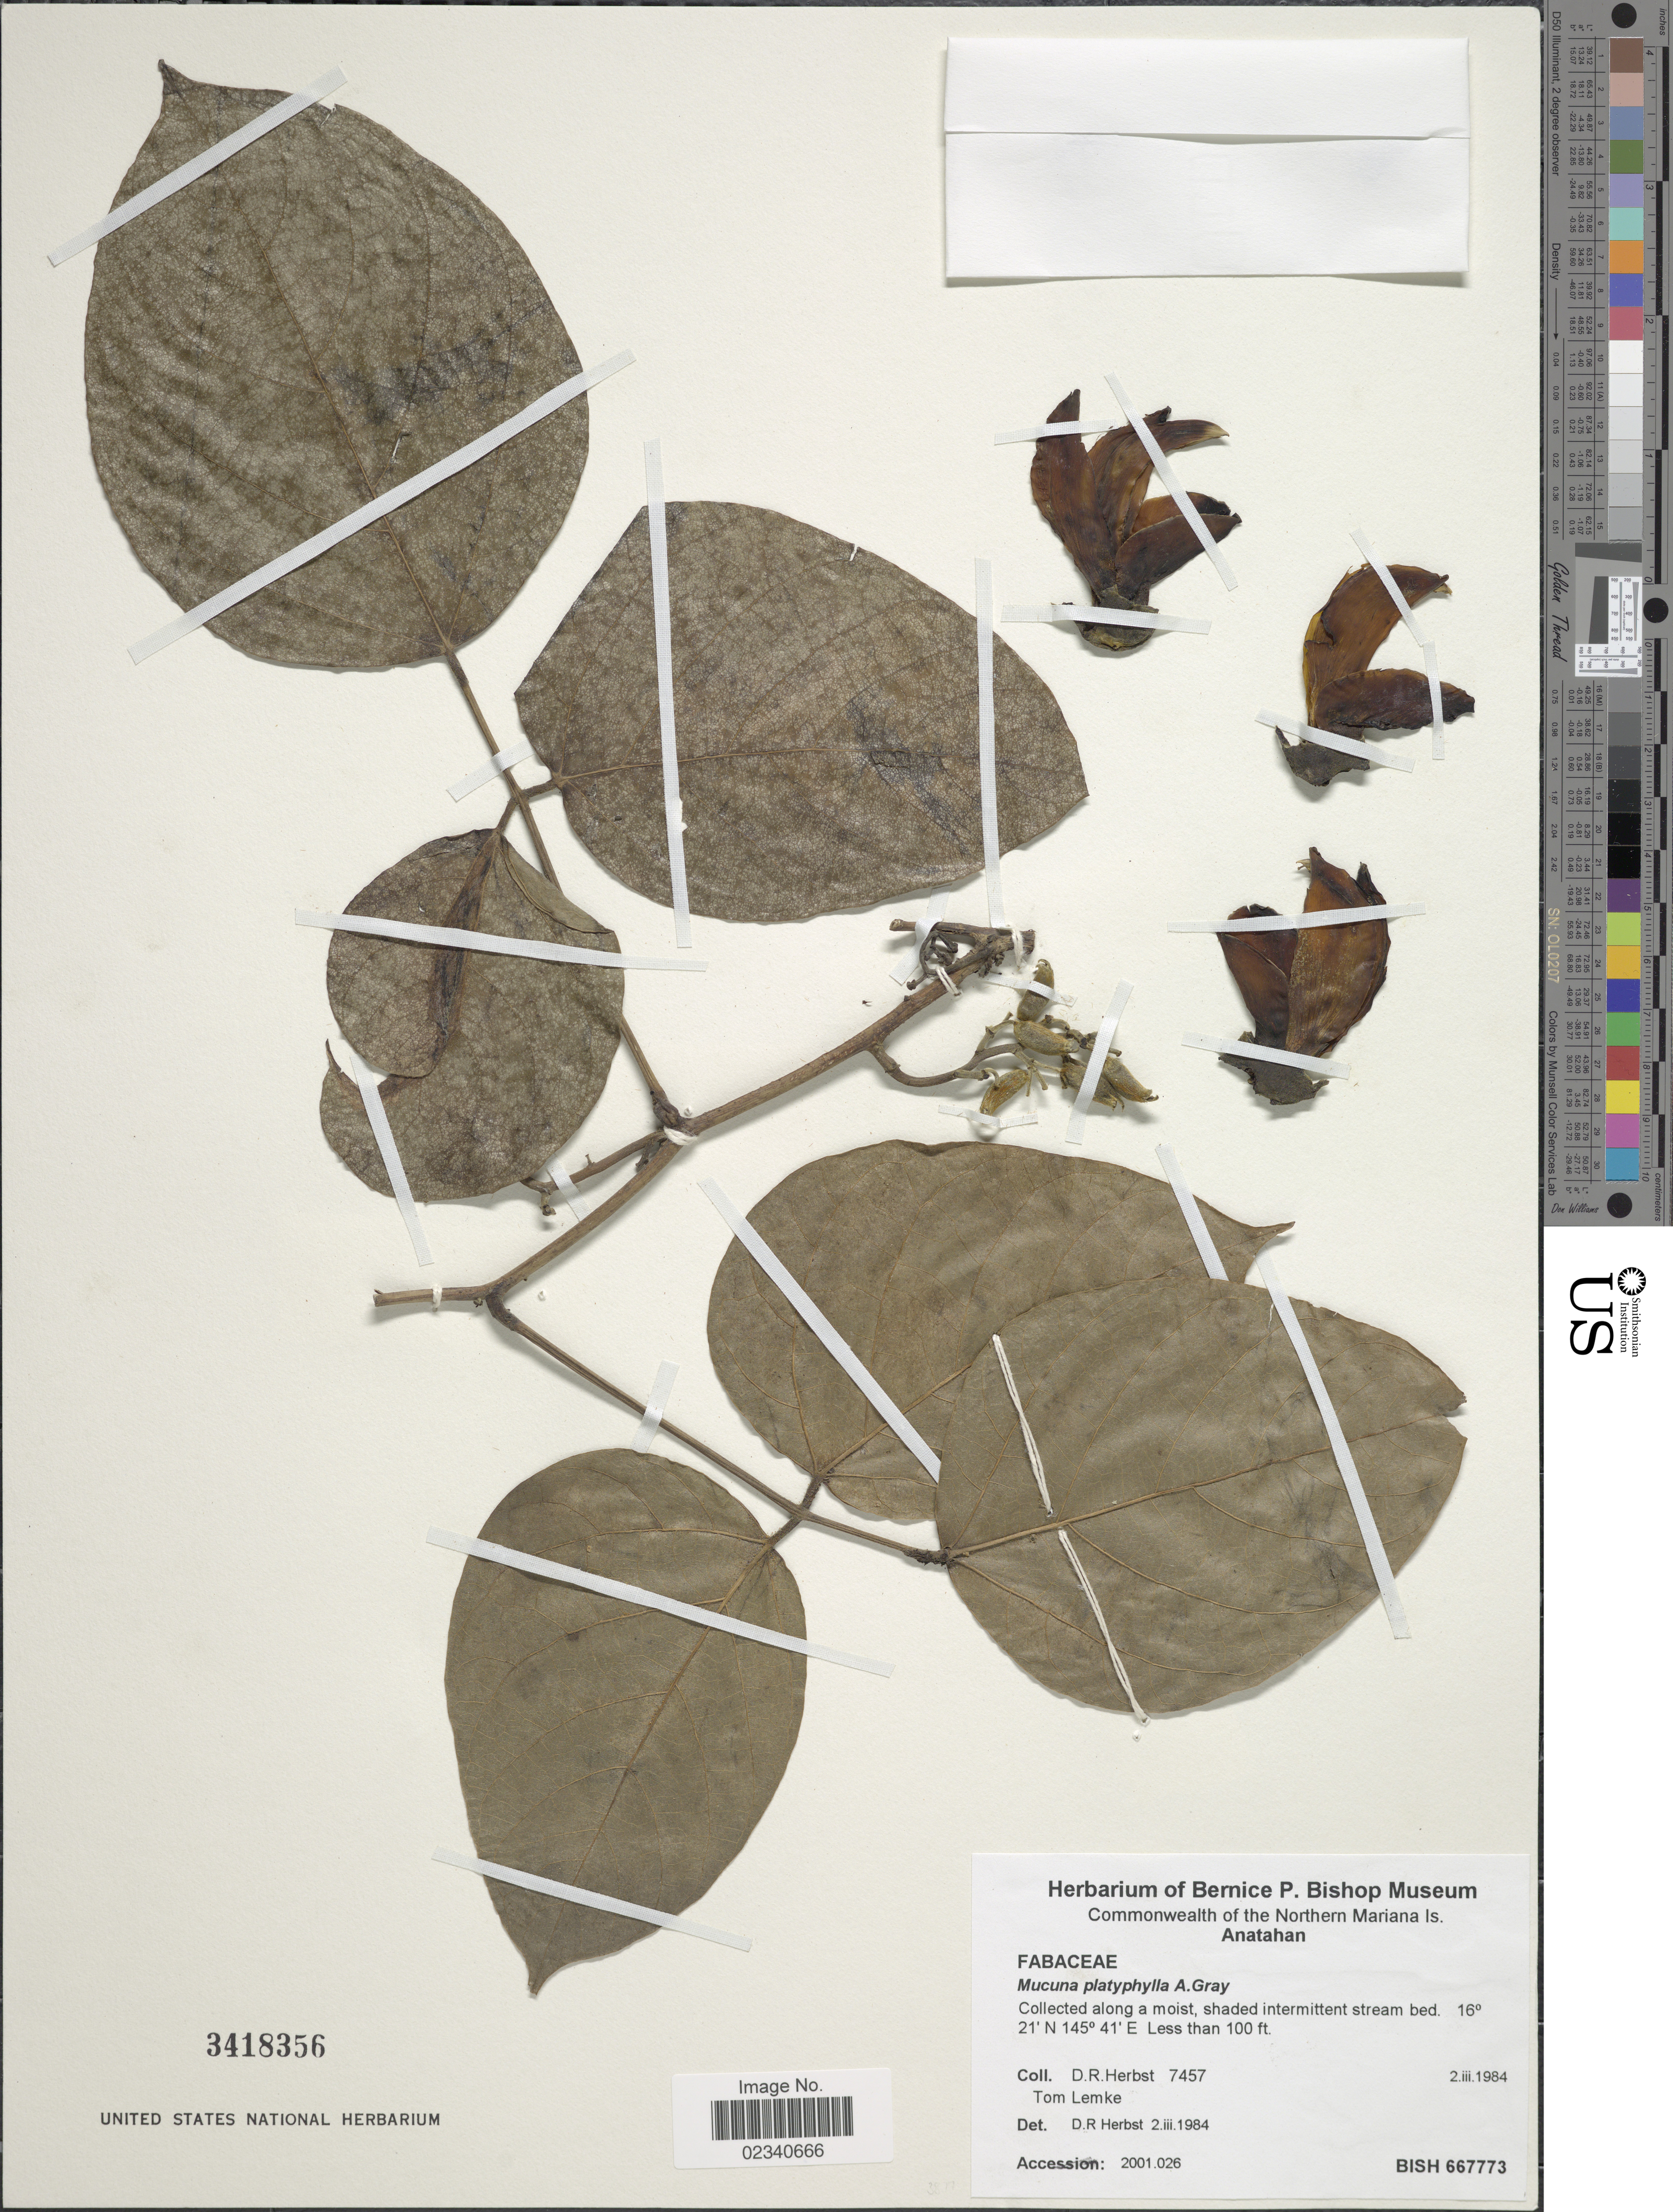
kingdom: Plantae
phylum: Tracheophyta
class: Magnoliopsida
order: Fabales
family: Fabaceae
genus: Mucuna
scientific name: Mucuna platyphylla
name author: A. Gray in Wilkes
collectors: D. R. Herbst & T. Lemke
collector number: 7457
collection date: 1984-03-02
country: Northern Mariana Islands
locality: Anatahan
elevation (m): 30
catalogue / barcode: US 3418356